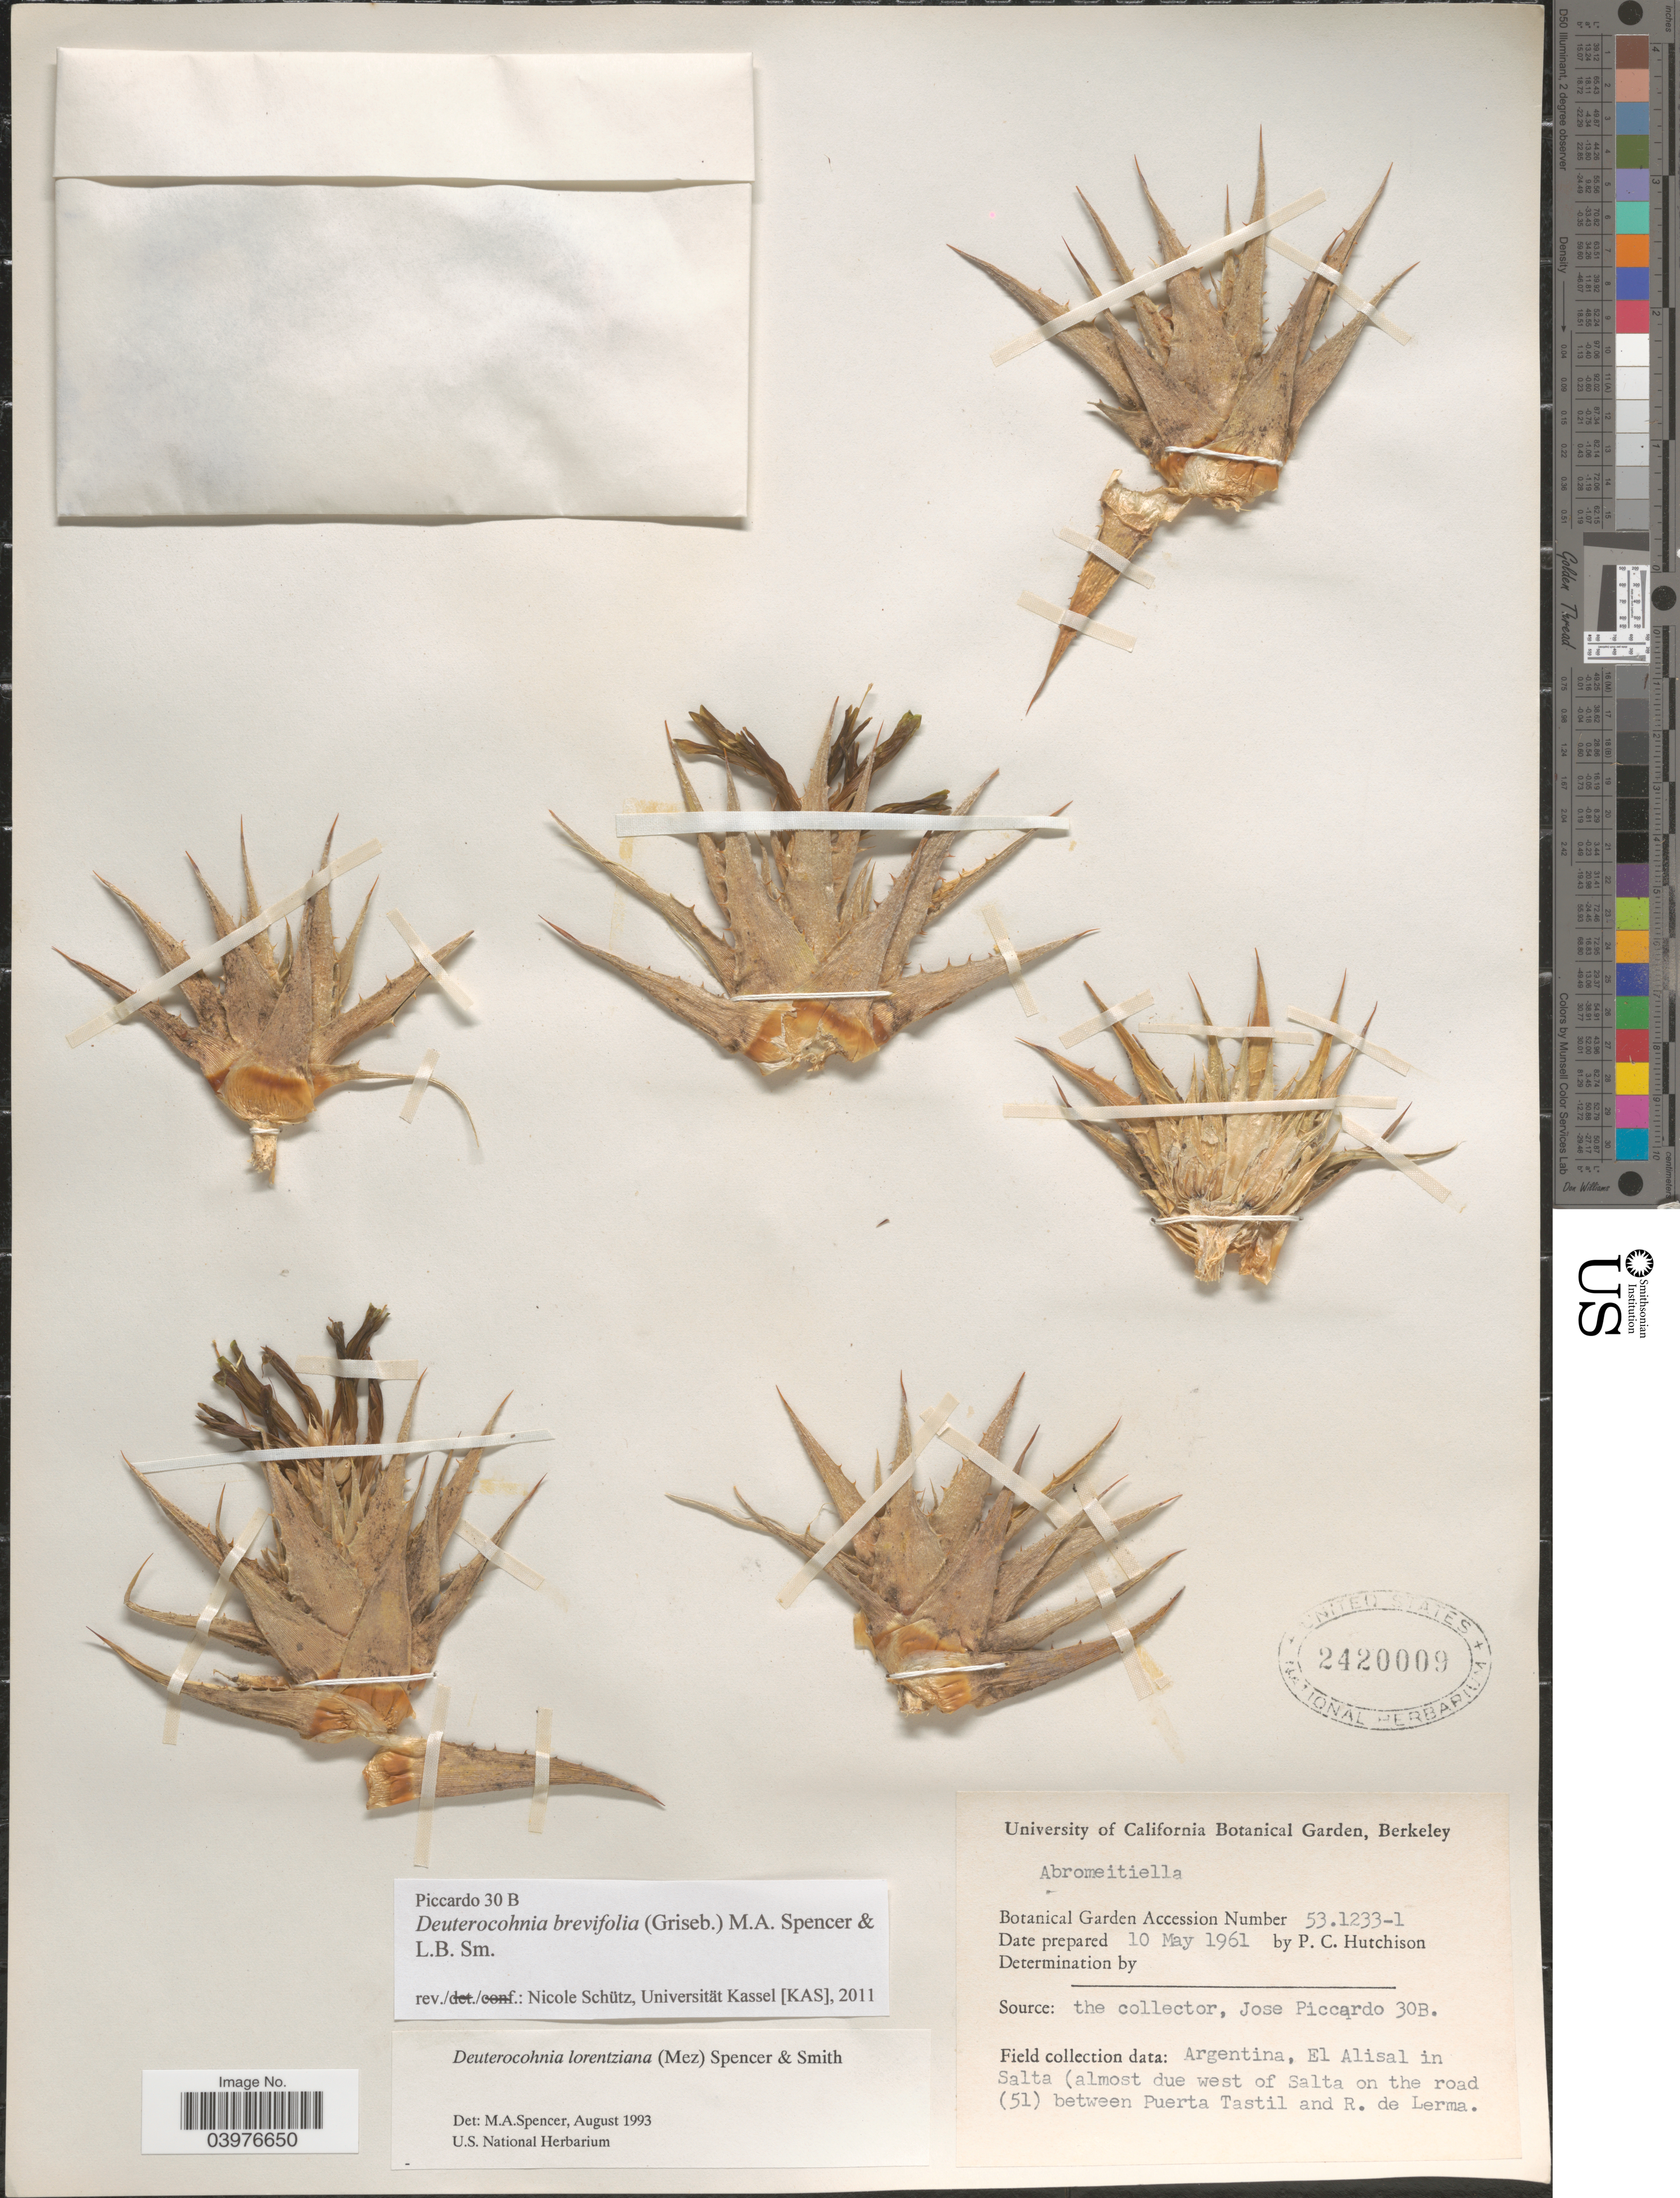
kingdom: Plantae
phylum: Tracheophyta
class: Liliopsida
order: Poales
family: Bromeliaceae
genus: Deuterocohnia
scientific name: Deuterocohnia brevifolia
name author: (Griseb.) M.A. Spencer & L.B. Sm.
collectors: P. C. Hutchison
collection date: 1961-05-10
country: United States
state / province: California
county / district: Alameda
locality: University of California Botanical Garden, Berkeley.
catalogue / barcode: US 2420009